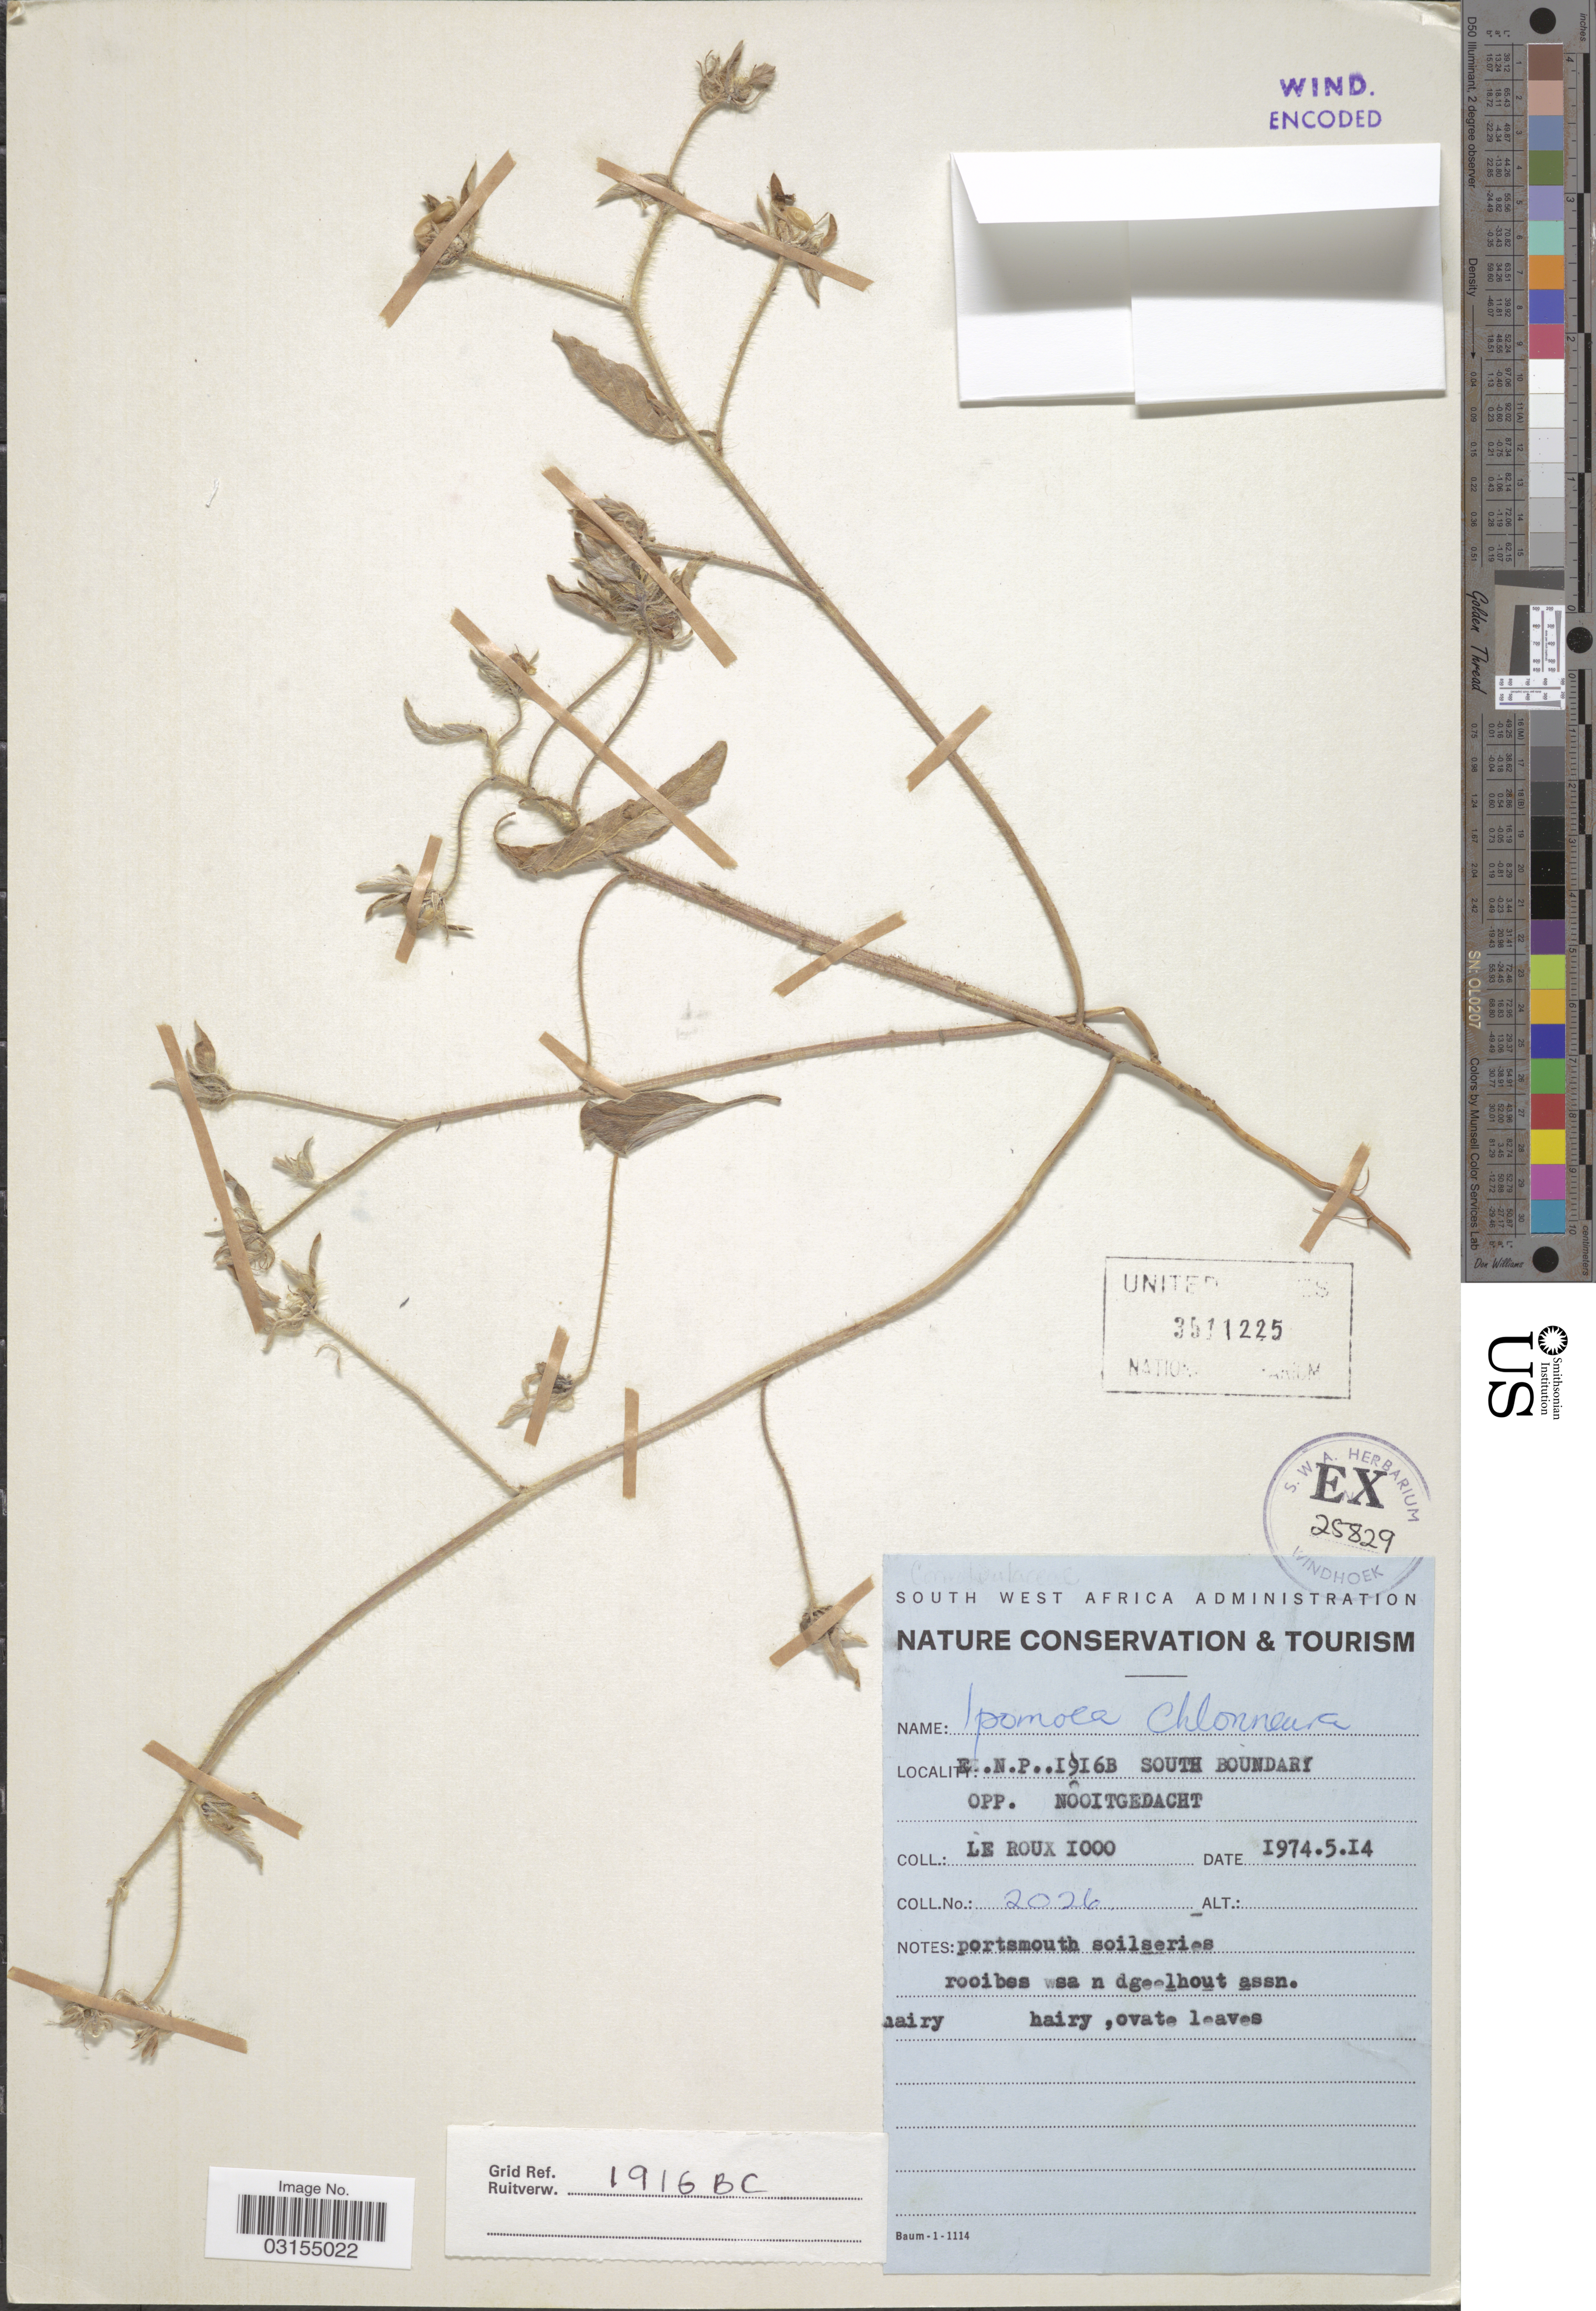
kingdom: Plantae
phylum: Tracheophyta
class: Magnoliopsida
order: Solanales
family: Convolvulaceae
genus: Ipomoea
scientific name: Ipomoea chloroneura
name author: Hallier f.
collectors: -. le Roux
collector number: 1000/2026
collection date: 1974-05-14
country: South Africa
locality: E.N.P..1916B, South Boundary opp. Nooitgedacht.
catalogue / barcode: US 3511225